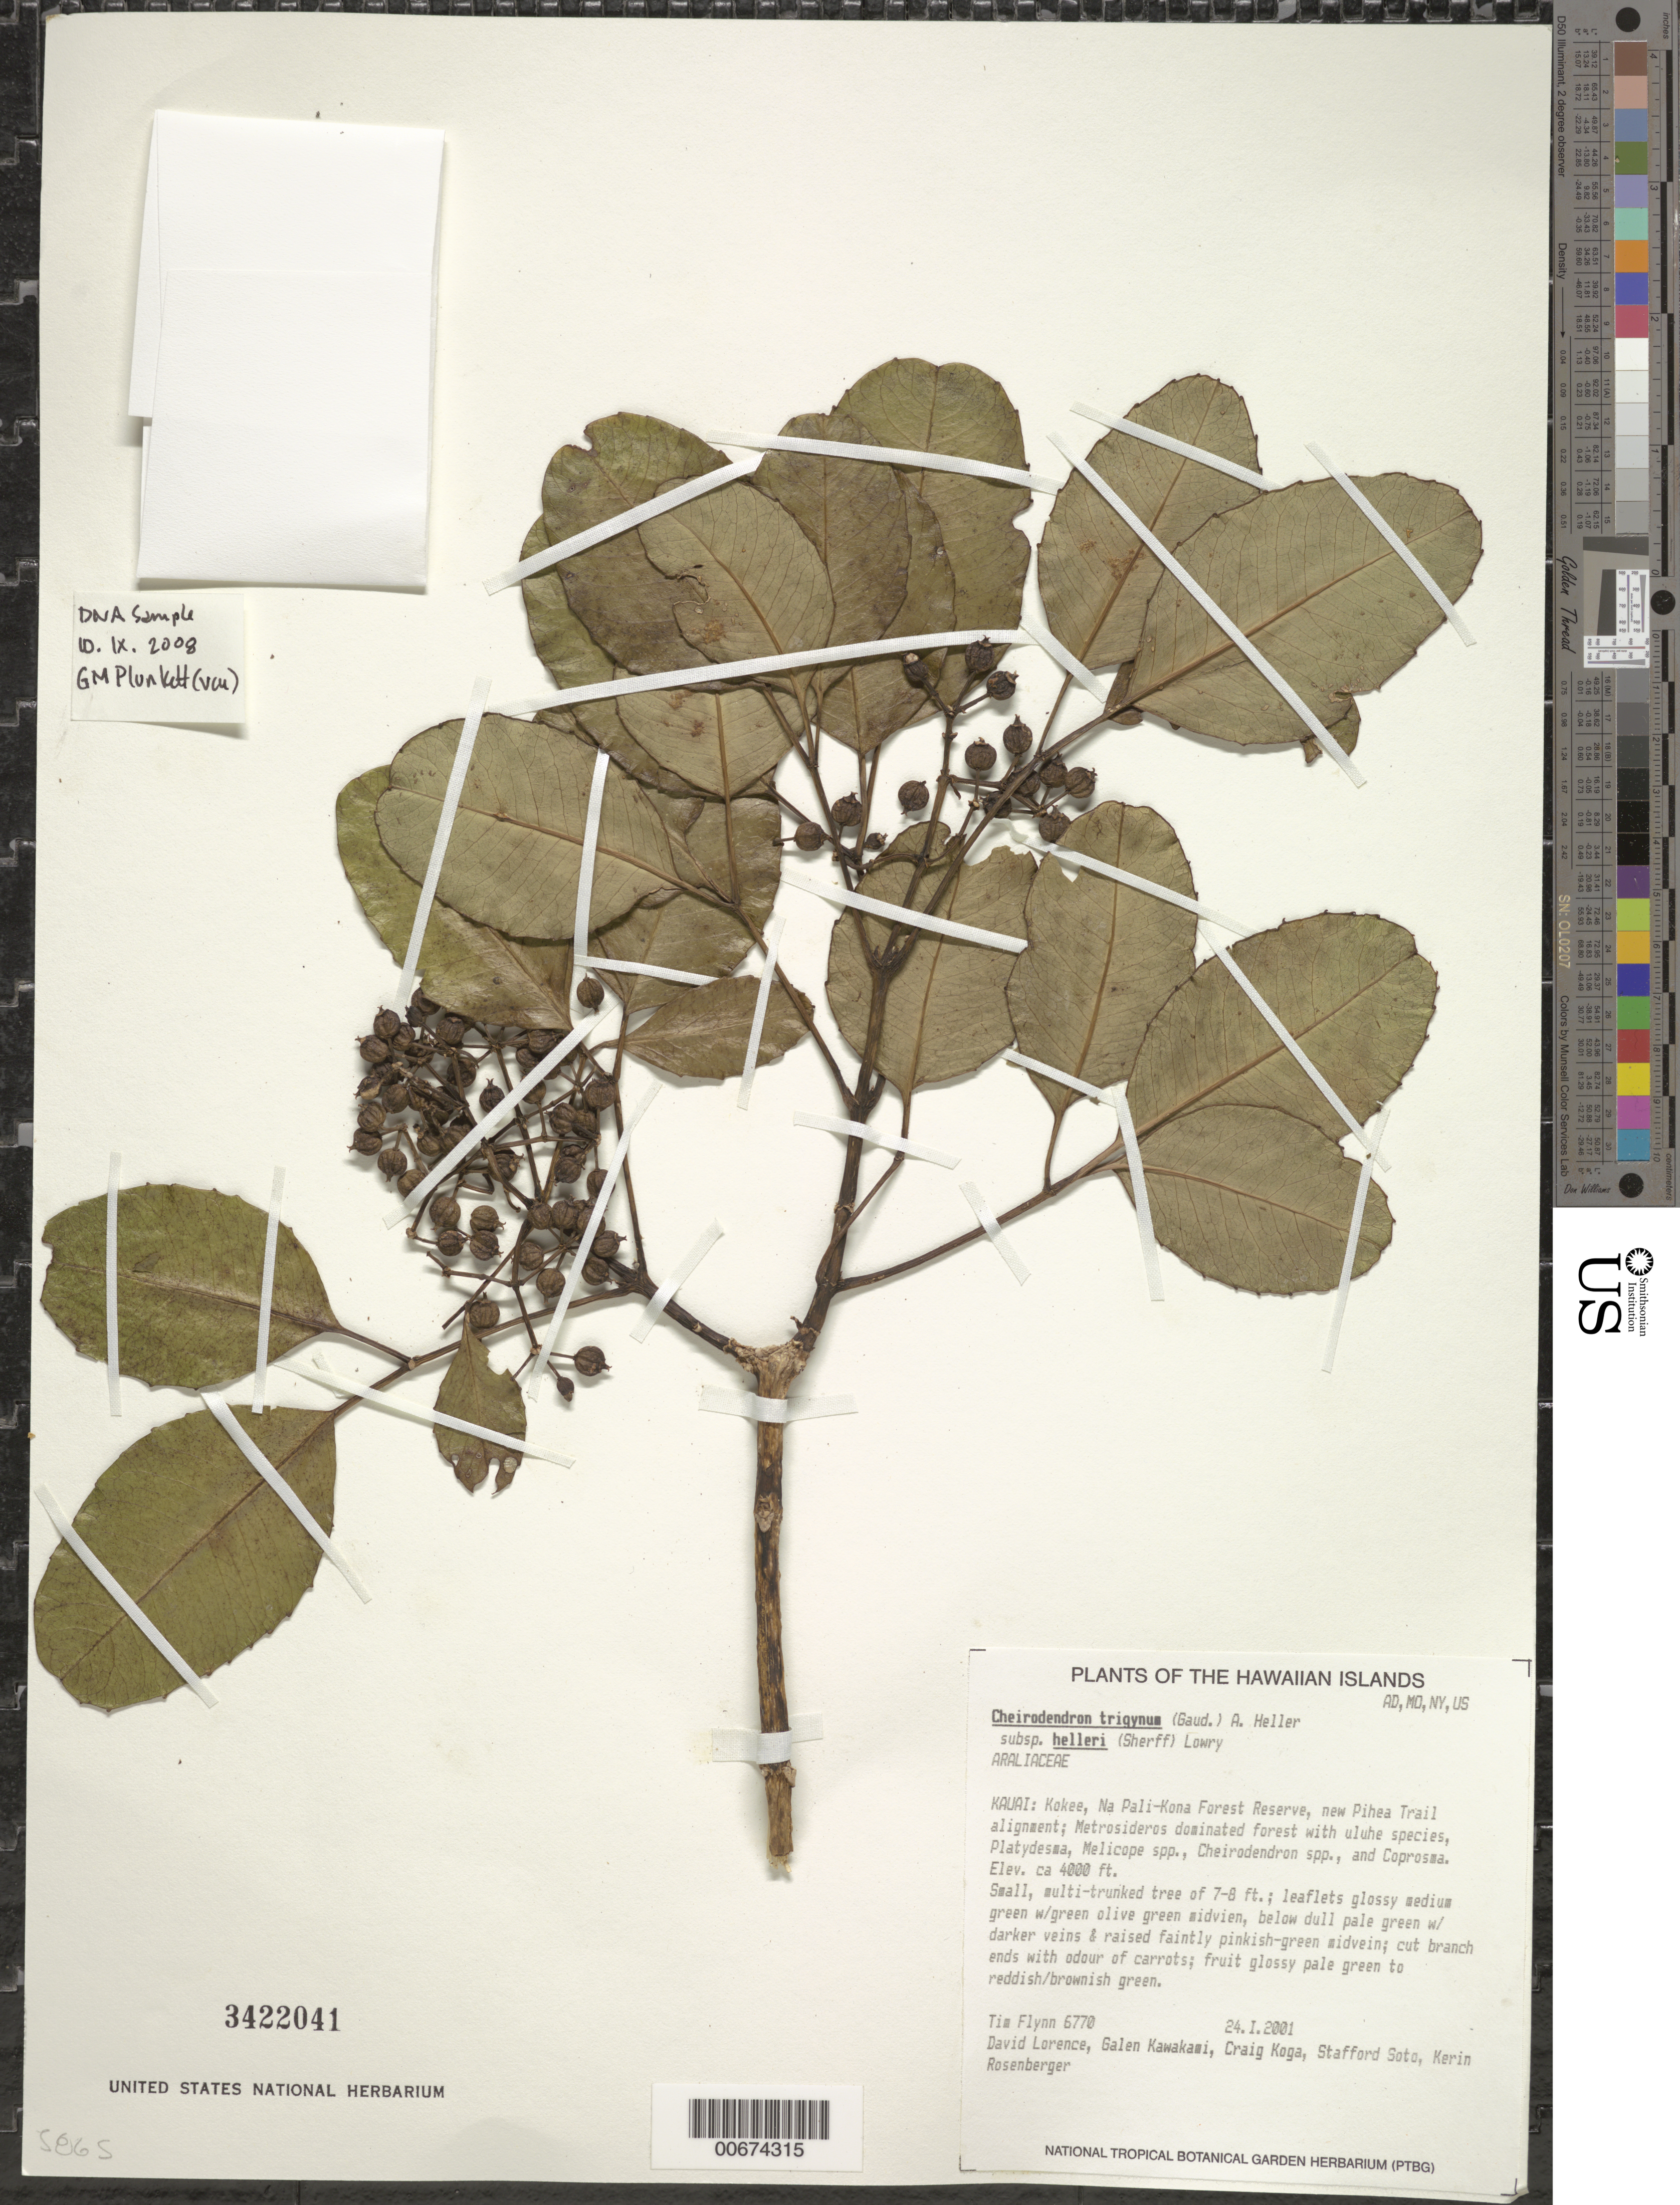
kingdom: Plantae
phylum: Tracheophyta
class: Magnoliopsida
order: Apiales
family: Araliaceae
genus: Cheirodendron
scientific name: Cheirodendron trigynum subsp. helleri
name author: (Gaudich.) A. Heller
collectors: T. W. Flynn, D. Lorence, G. Kawakami, C. Koga, S. Soto & K. Rosenberger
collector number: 6770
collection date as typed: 24 Jan 2001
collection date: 2001-01-24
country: United States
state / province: Hawaii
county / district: Kauai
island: Kaua'i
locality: Kokee, Na Pali-Kona Forest Reserve, new Pihea Trail alighnment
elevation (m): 1219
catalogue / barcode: US 3422041